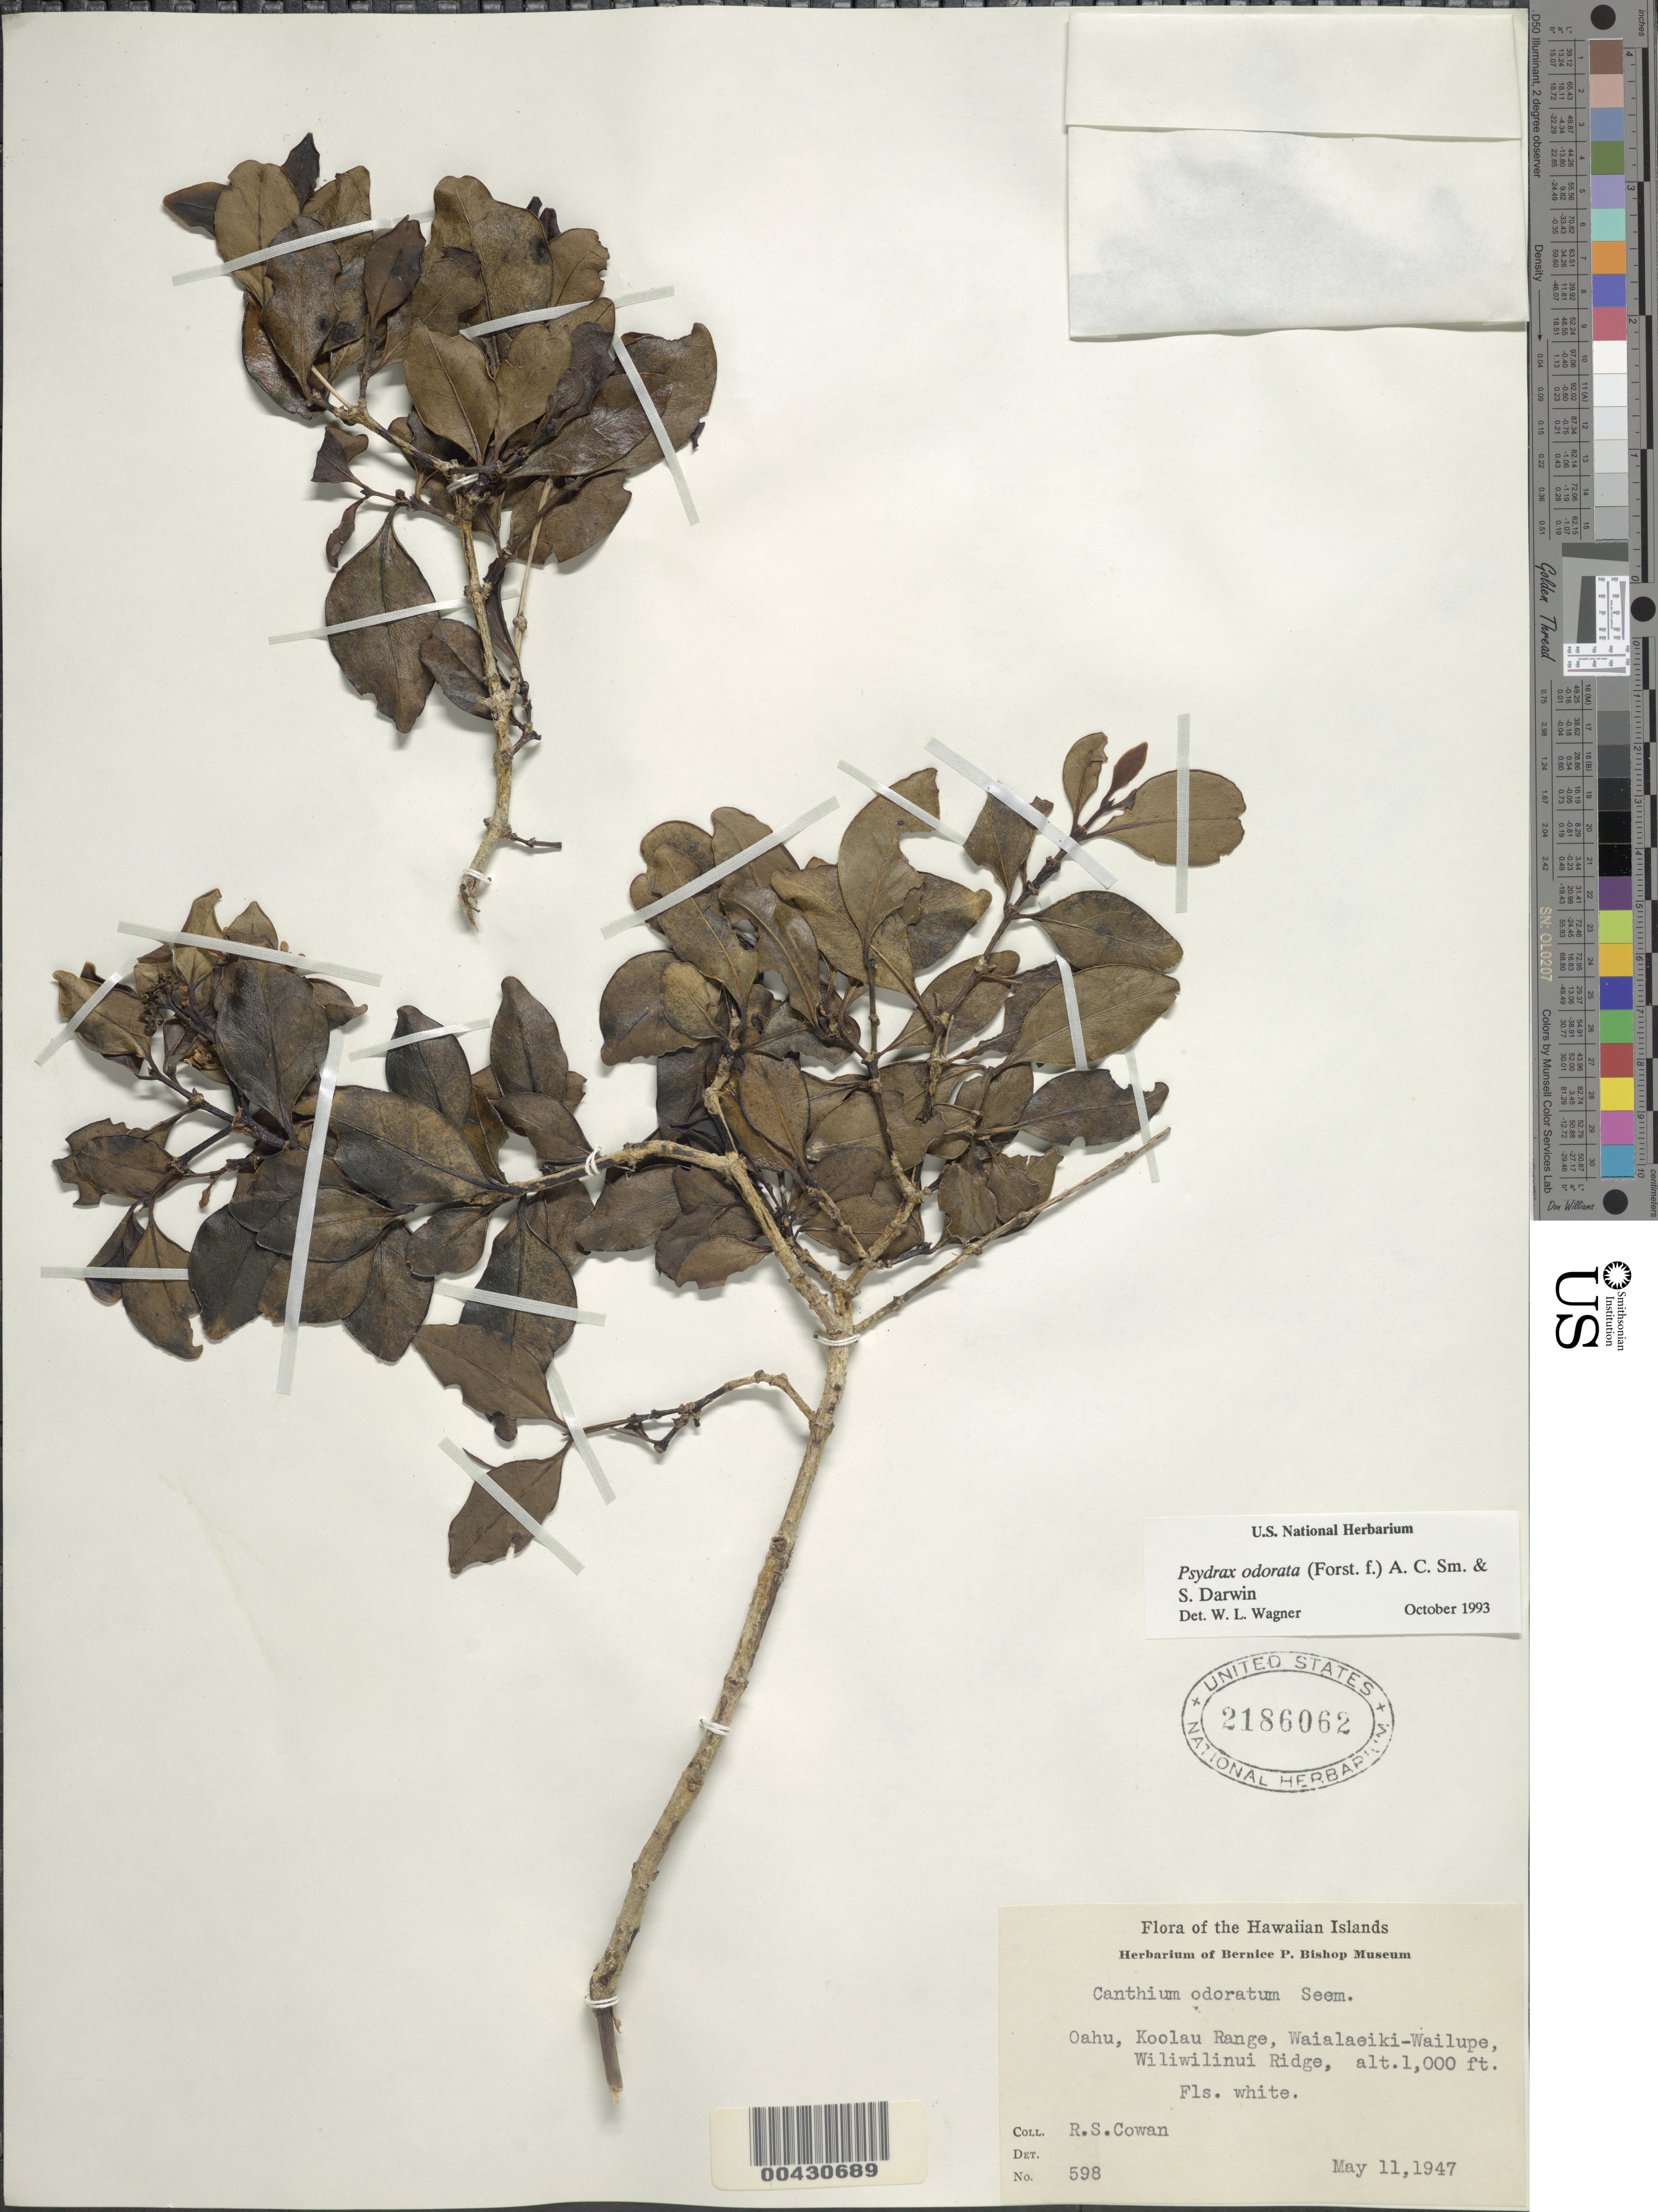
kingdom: Plantae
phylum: Tracheophyta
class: Magnoliopsida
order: Gentianales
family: Rubiaceae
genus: Psydrax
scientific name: Psydrax odorata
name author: (G. Forst.) A.C. Sm. & S.P. Darwin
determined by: Wagner, W. L., (BOT), Smithsonian Institution - National Museum of Natural History (UNITED STATES)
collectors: R. S. Cowan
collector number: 598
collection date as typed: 11 May 1947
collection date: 1947-05-11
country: United States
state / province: Hawaii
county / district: Honolulu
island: Oahu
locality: Koolau Range, Waialaeiki-Wailupe, Wiliwilinui Ridge.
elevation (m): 305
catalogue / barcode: US 2186062